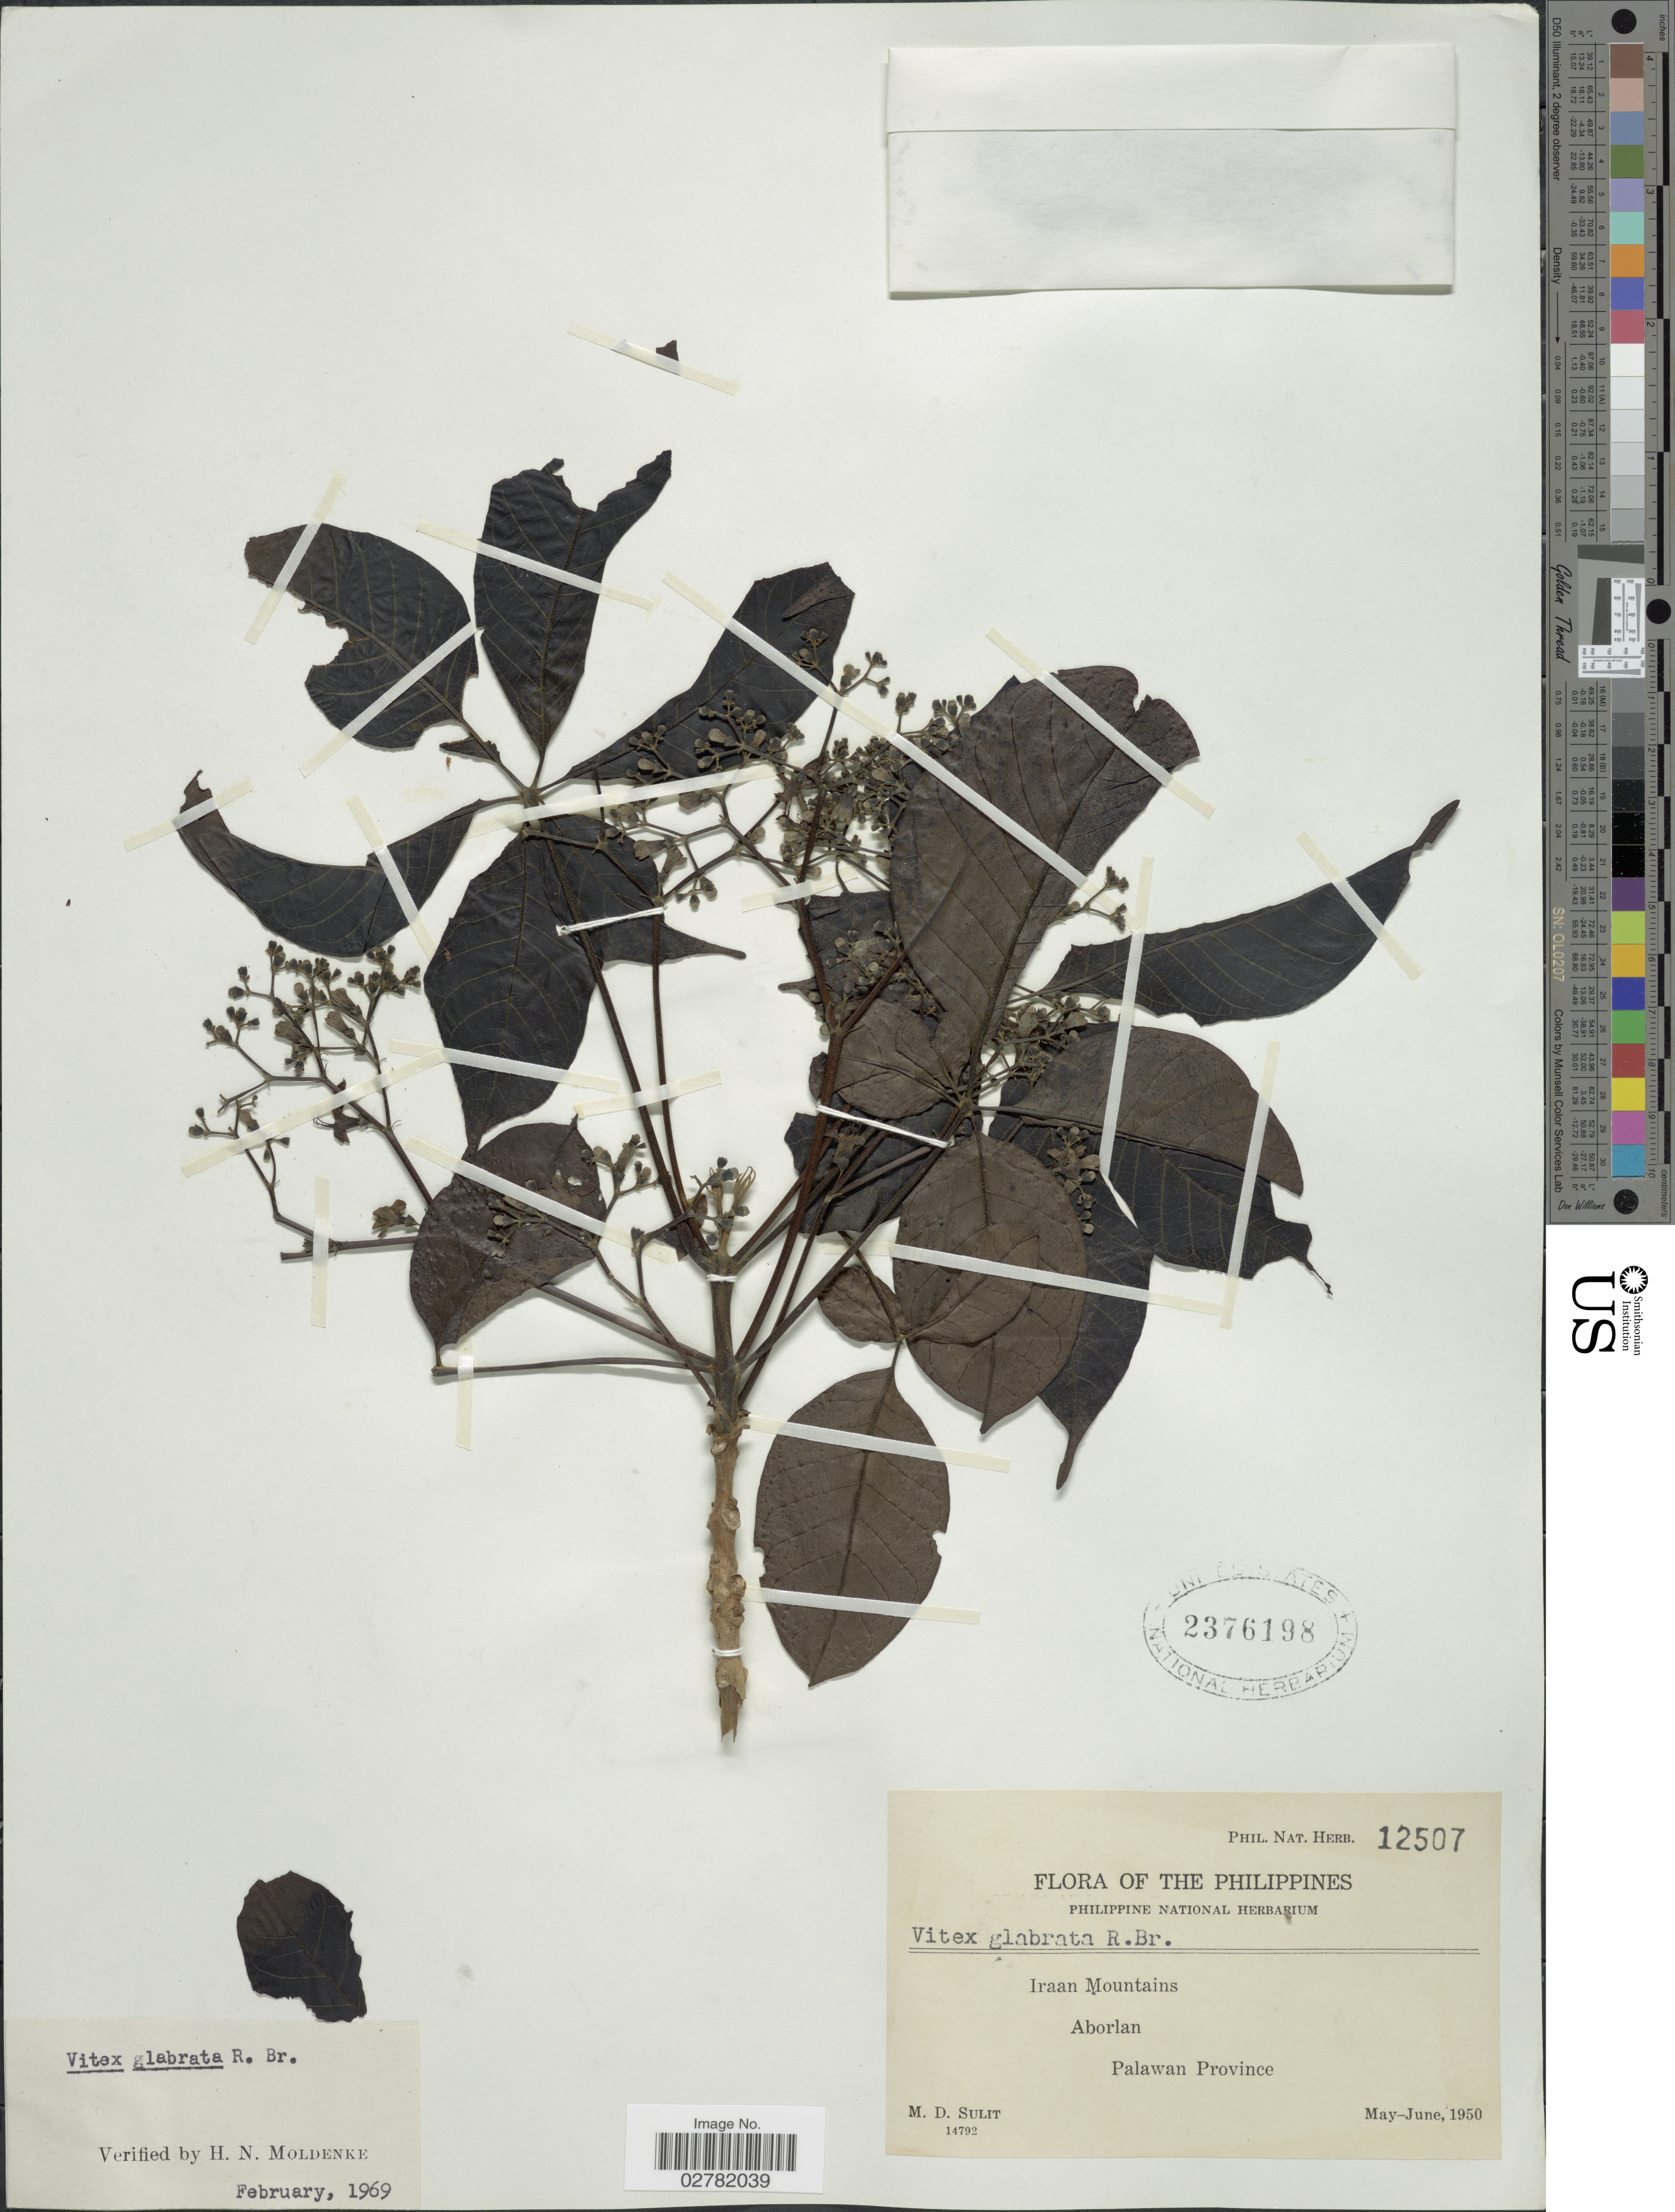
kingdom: Plantae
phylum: Tracheophyta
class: Magnoliopsida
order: Lamiales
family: Lamiaceae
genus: Vitex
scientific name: Vitex glabrata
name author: R. Br.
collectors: M. Sulit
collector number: Phil.Nat.Herb.12507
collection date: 1950-05/1950-06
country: Philippines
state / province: Mimaropa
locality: Iraan Mountains. Aborlan. Palawan Province.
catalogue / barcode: US 2376198